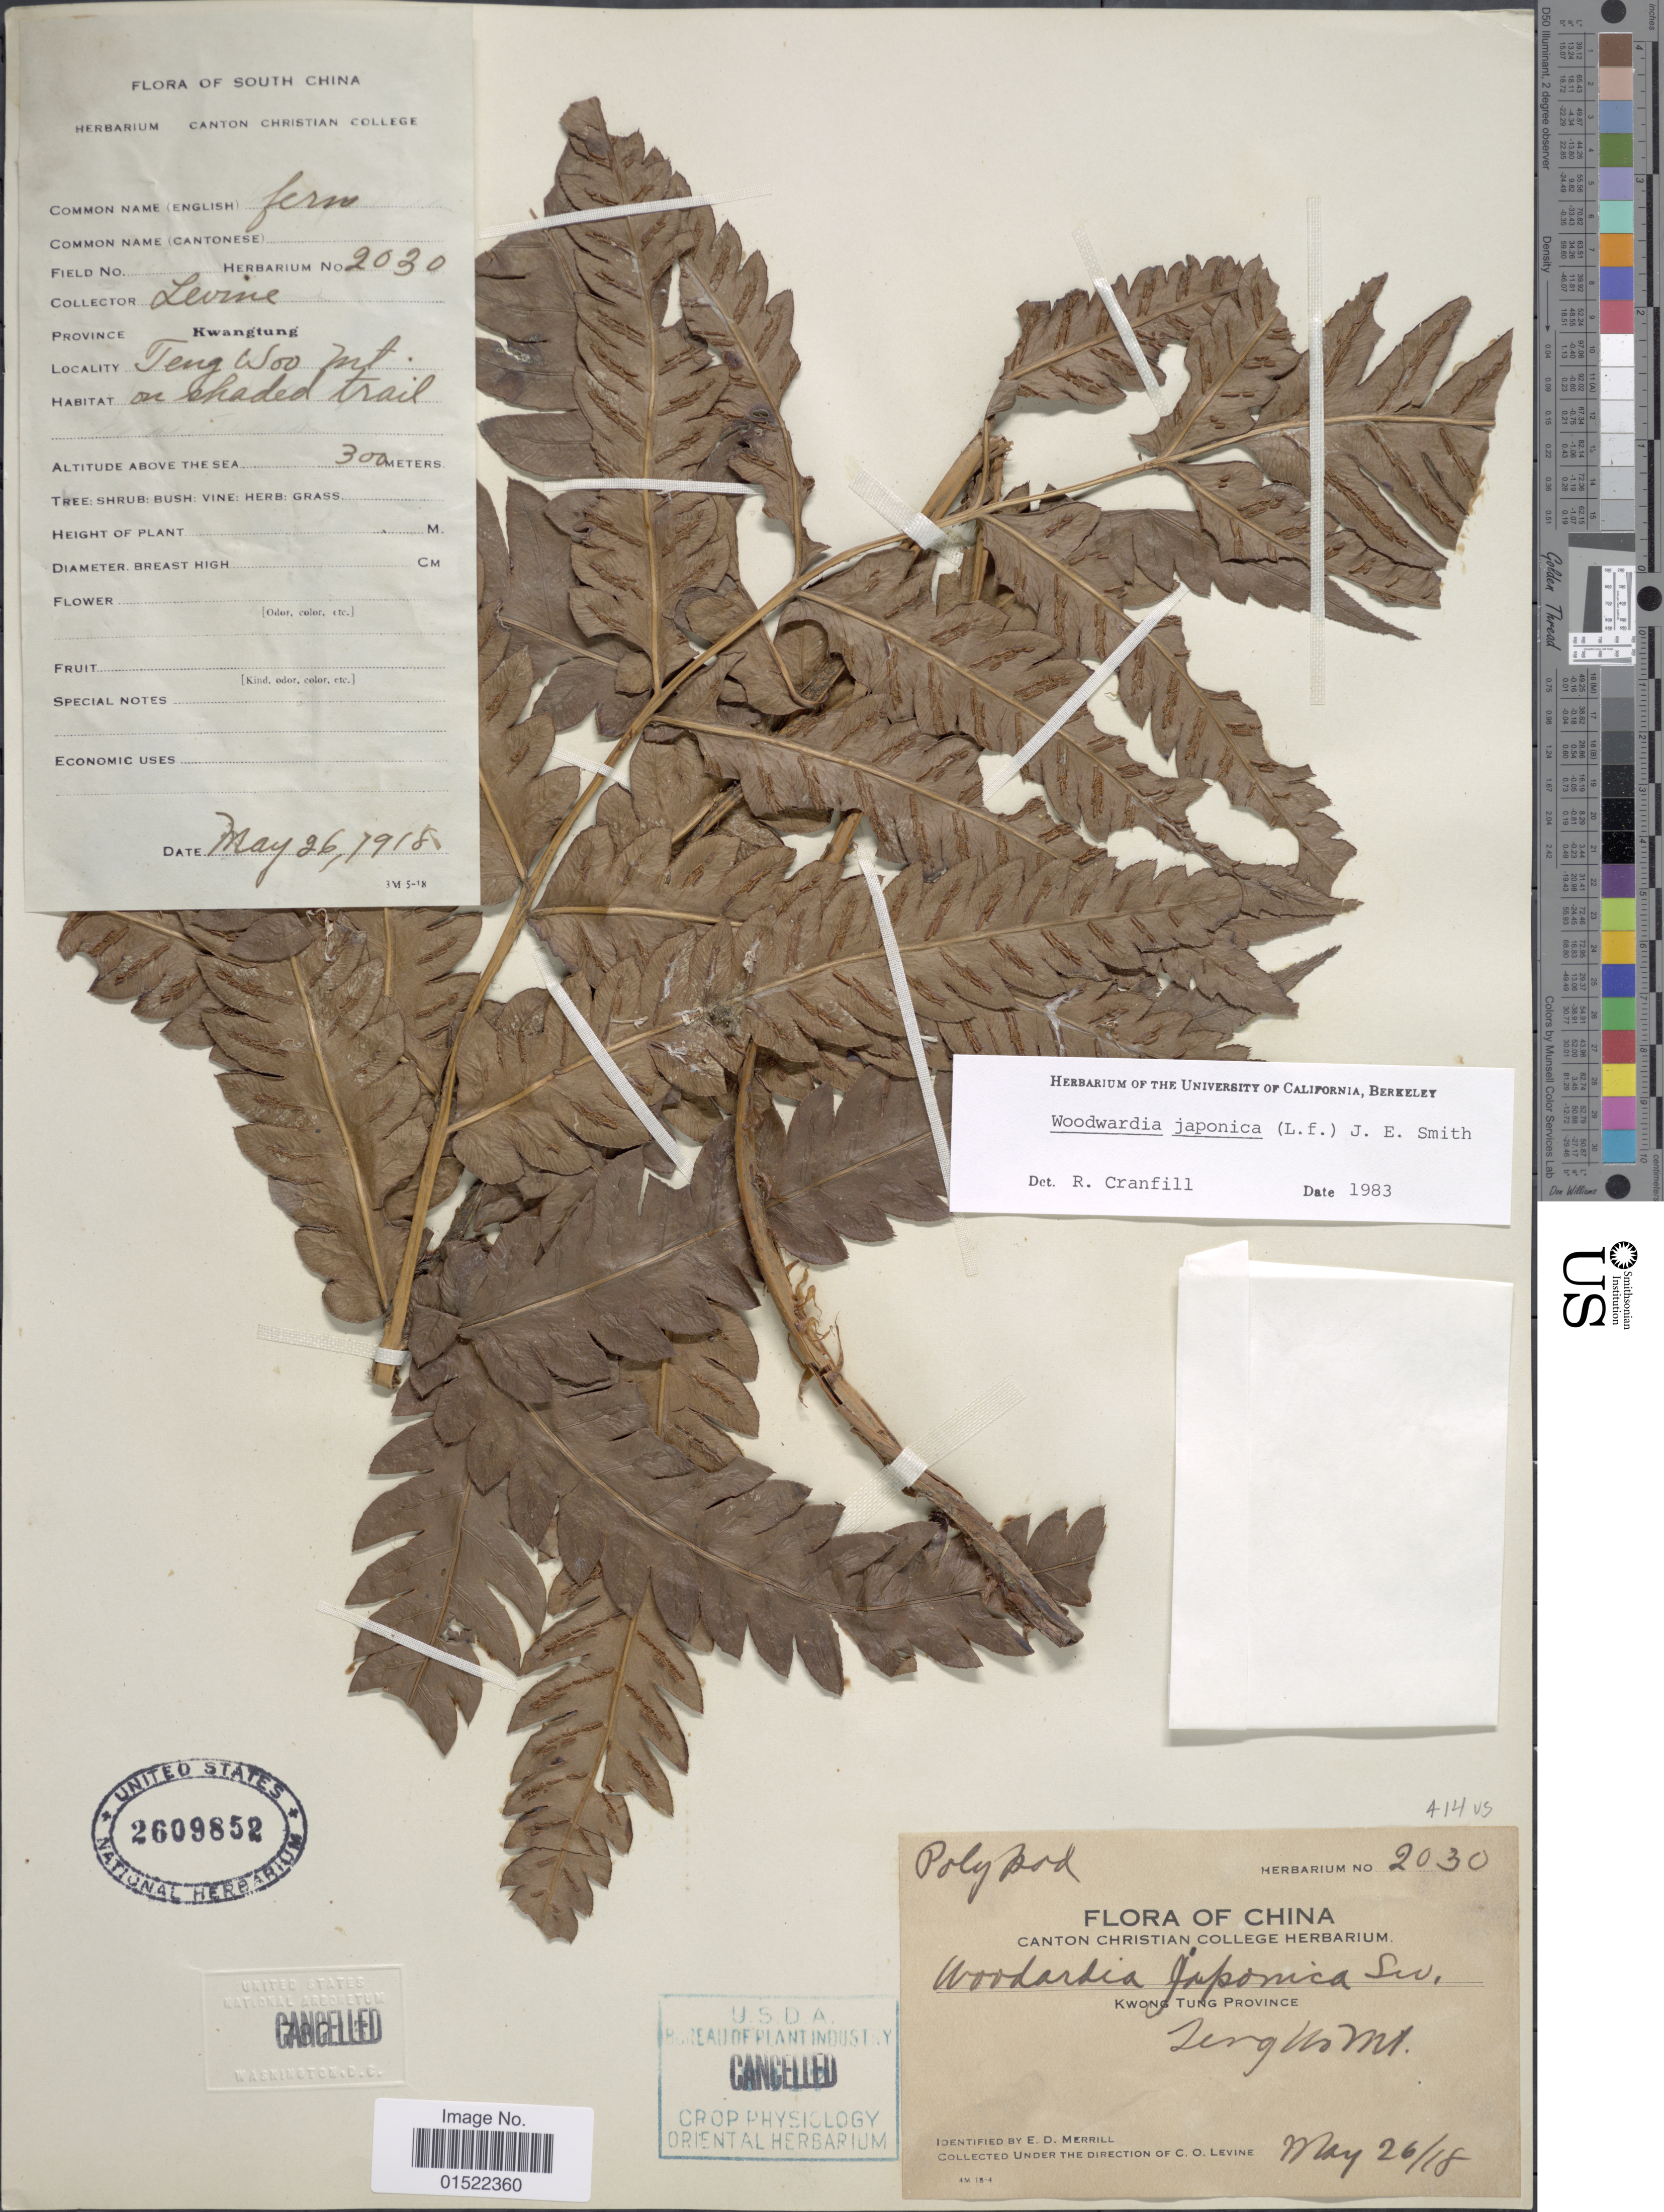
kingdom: Plantae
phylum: Tracheophyta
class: Polypodiopsida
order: Polypodiales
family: Blechnaceae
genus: Woodwardia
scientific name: Woodwardia japonica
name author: (L. f.) Sm.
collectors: -. Levine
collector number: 2030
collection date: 1918-05-26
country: China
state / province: Guangdong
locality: Kwangtung, Teng Woo Mts. South China.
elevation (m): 300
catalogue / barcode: US 2609852